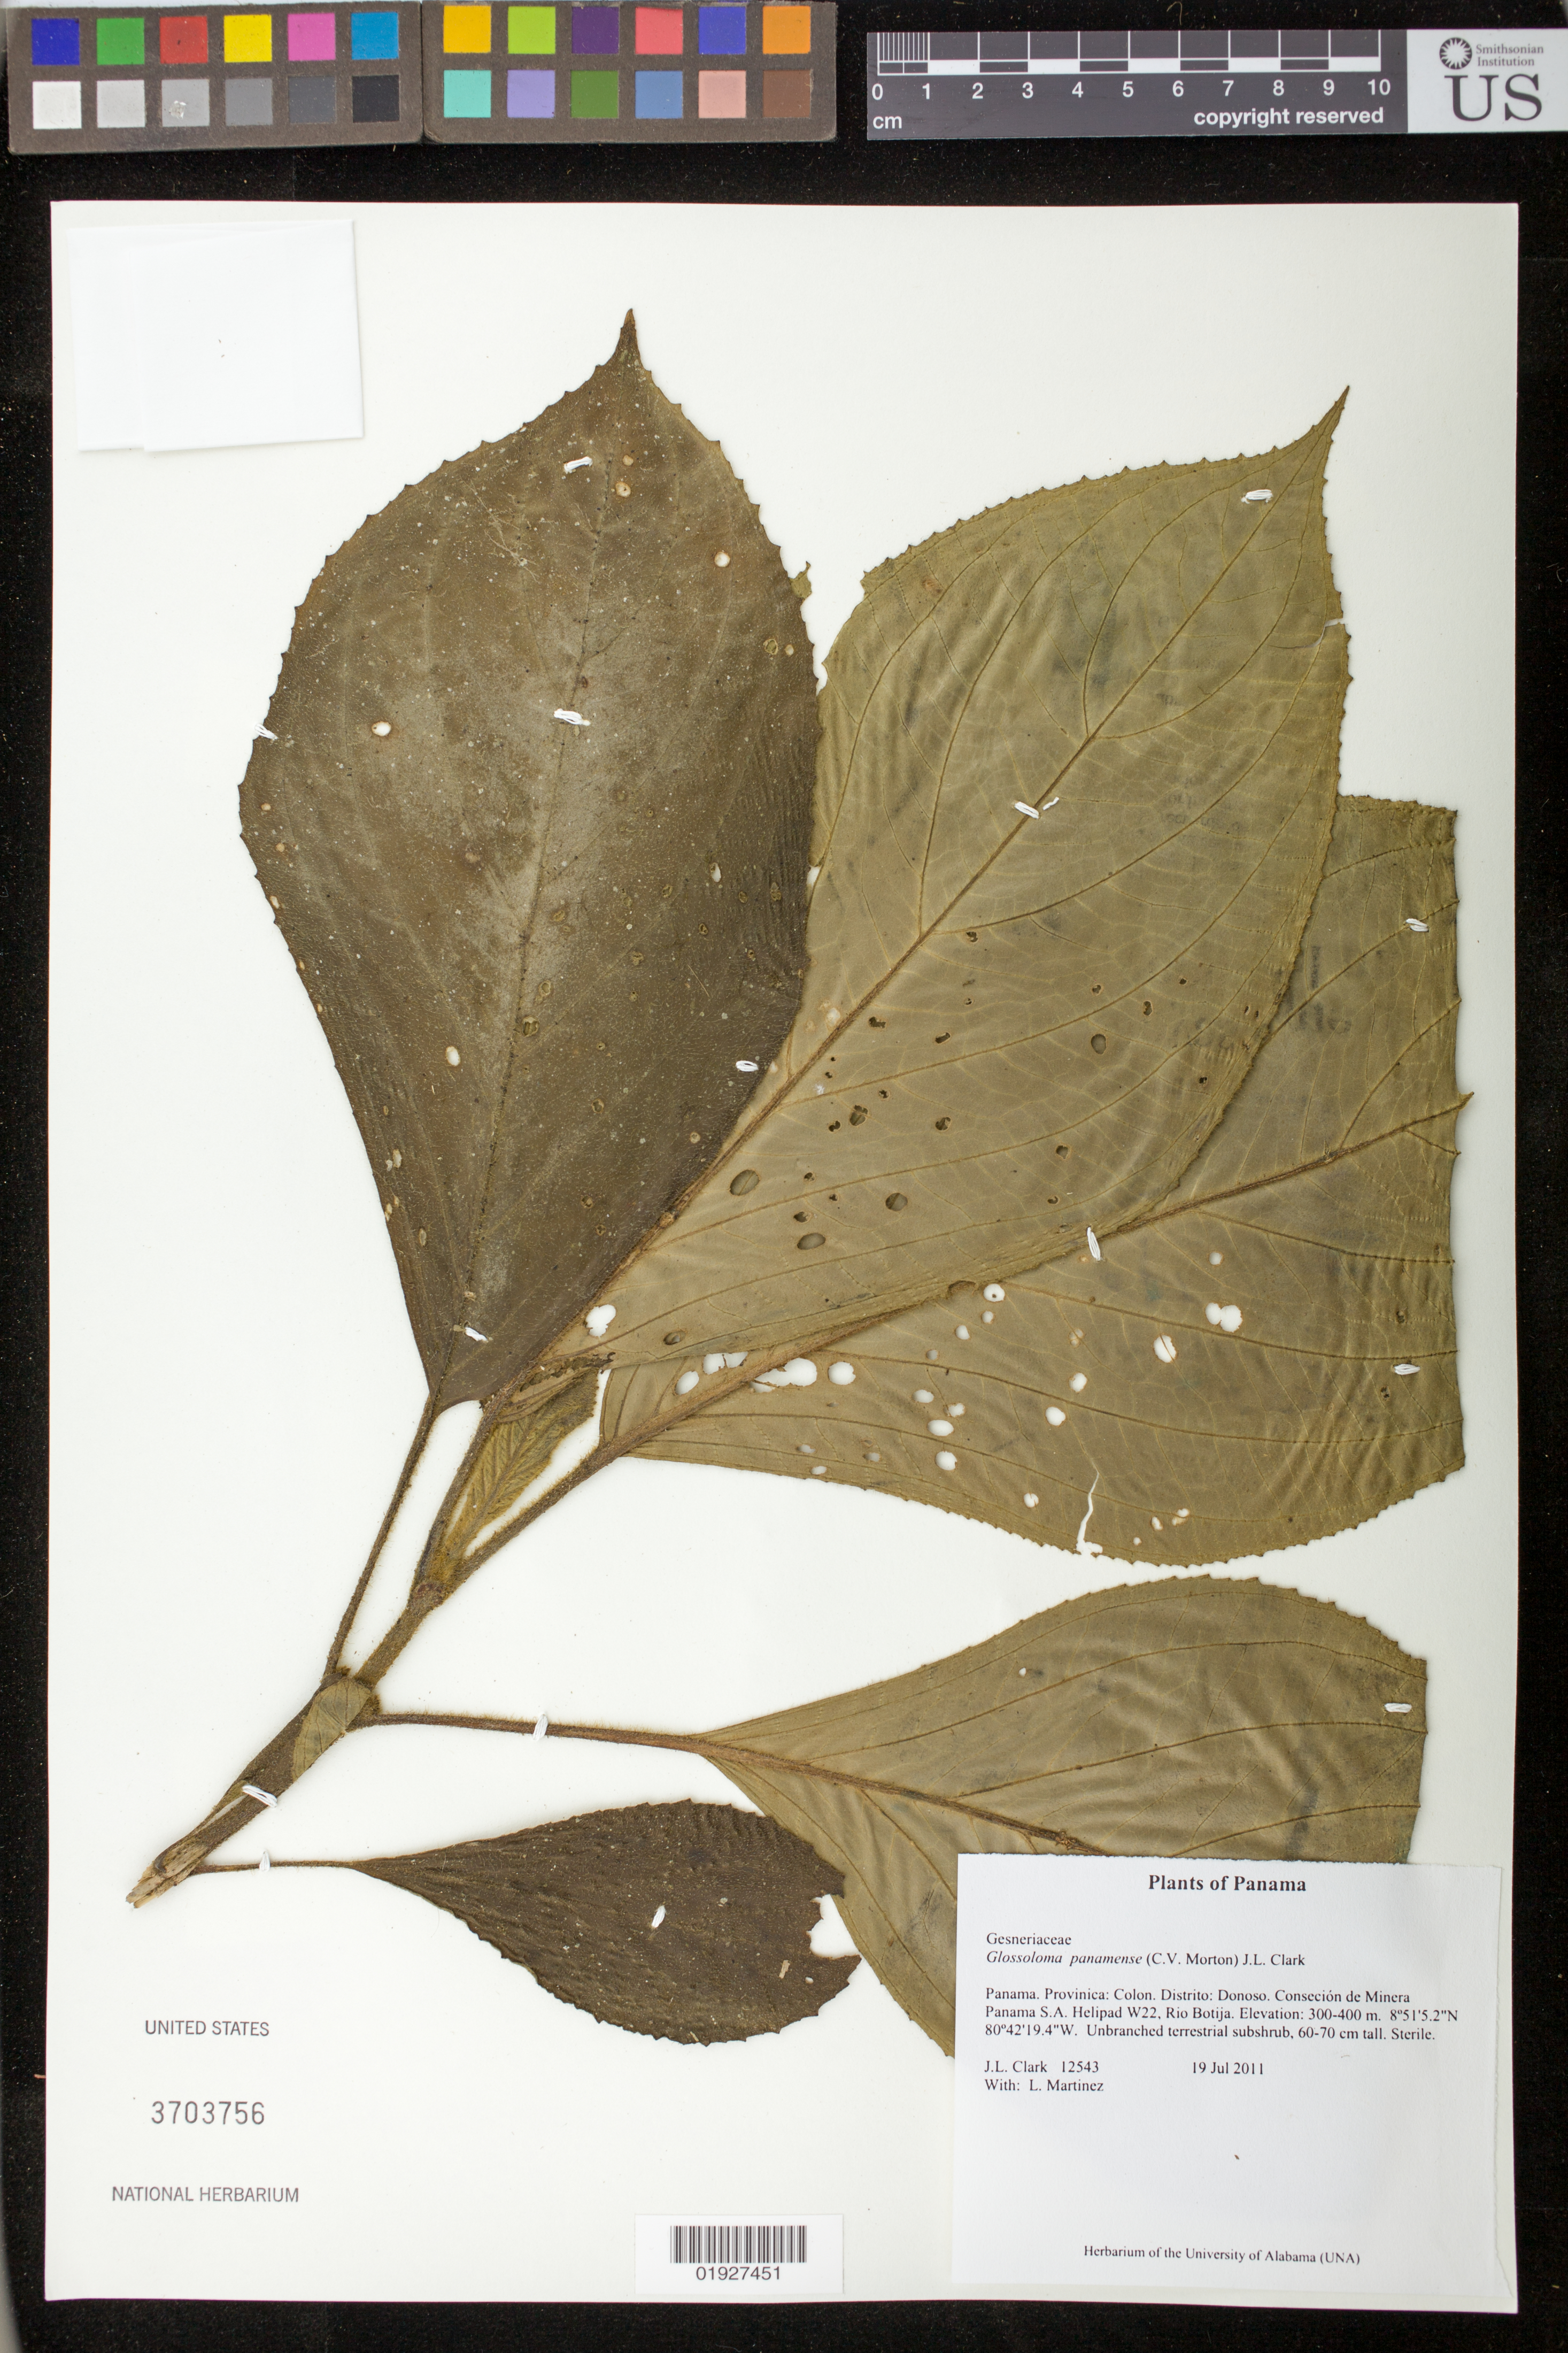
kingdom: Plantae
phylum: Tracheophyta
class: Magnoliopsida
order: Lamiales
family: Gesneriaceae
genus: Glossoloma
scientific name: Glossoloma panamense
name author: (C.V. Morton) J.L. Clark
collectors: J. L. Clark & L. Martinez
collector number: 12543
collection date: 2011-07-19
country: Panama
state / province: Colón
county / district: Donoso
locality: Conseción de Minera Panama S.A. Helipad W22, Rio Botija.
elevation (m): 300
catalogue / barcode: US 3703756